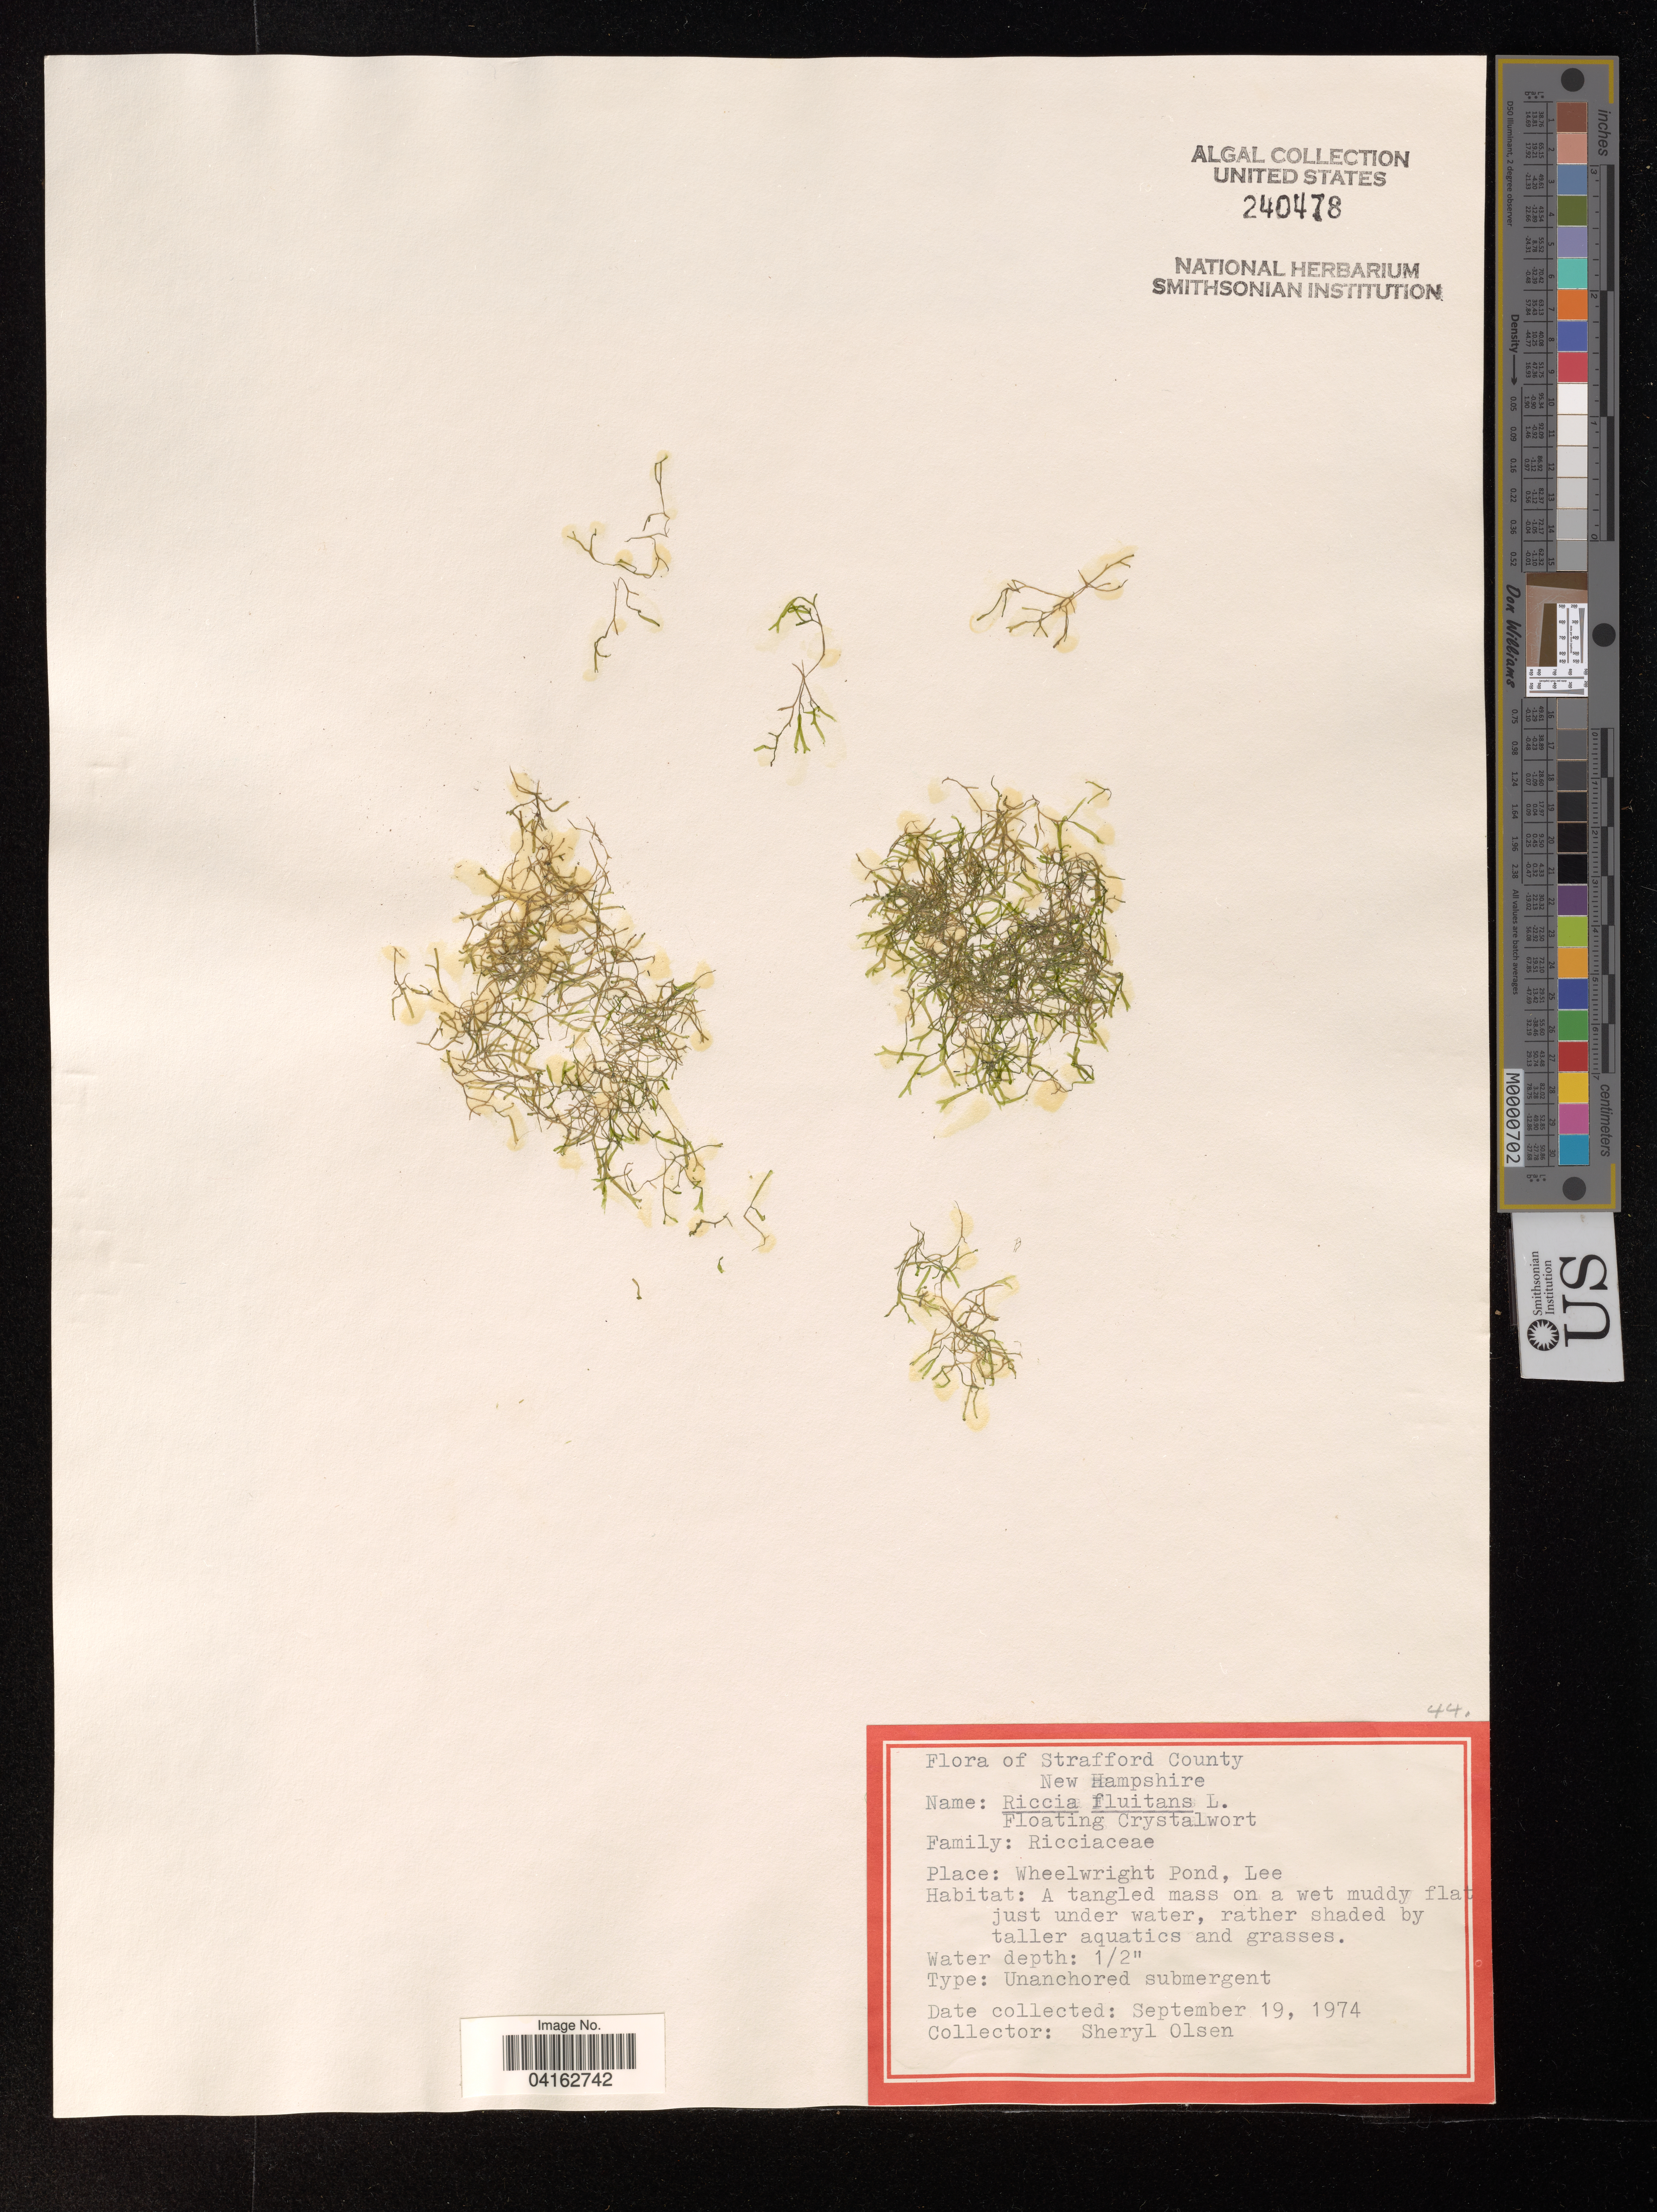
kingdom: Plantae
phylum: Marchantiophyta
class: Marchantiopsida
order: Marchantiales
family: Ricciaceae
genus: Riccia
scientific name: Riccia fluitans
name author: L.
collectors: S. Olsen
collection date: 1974-09-19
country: United States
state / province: New Hampshire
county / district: Strafford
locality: Wheelwright Pond, Lee